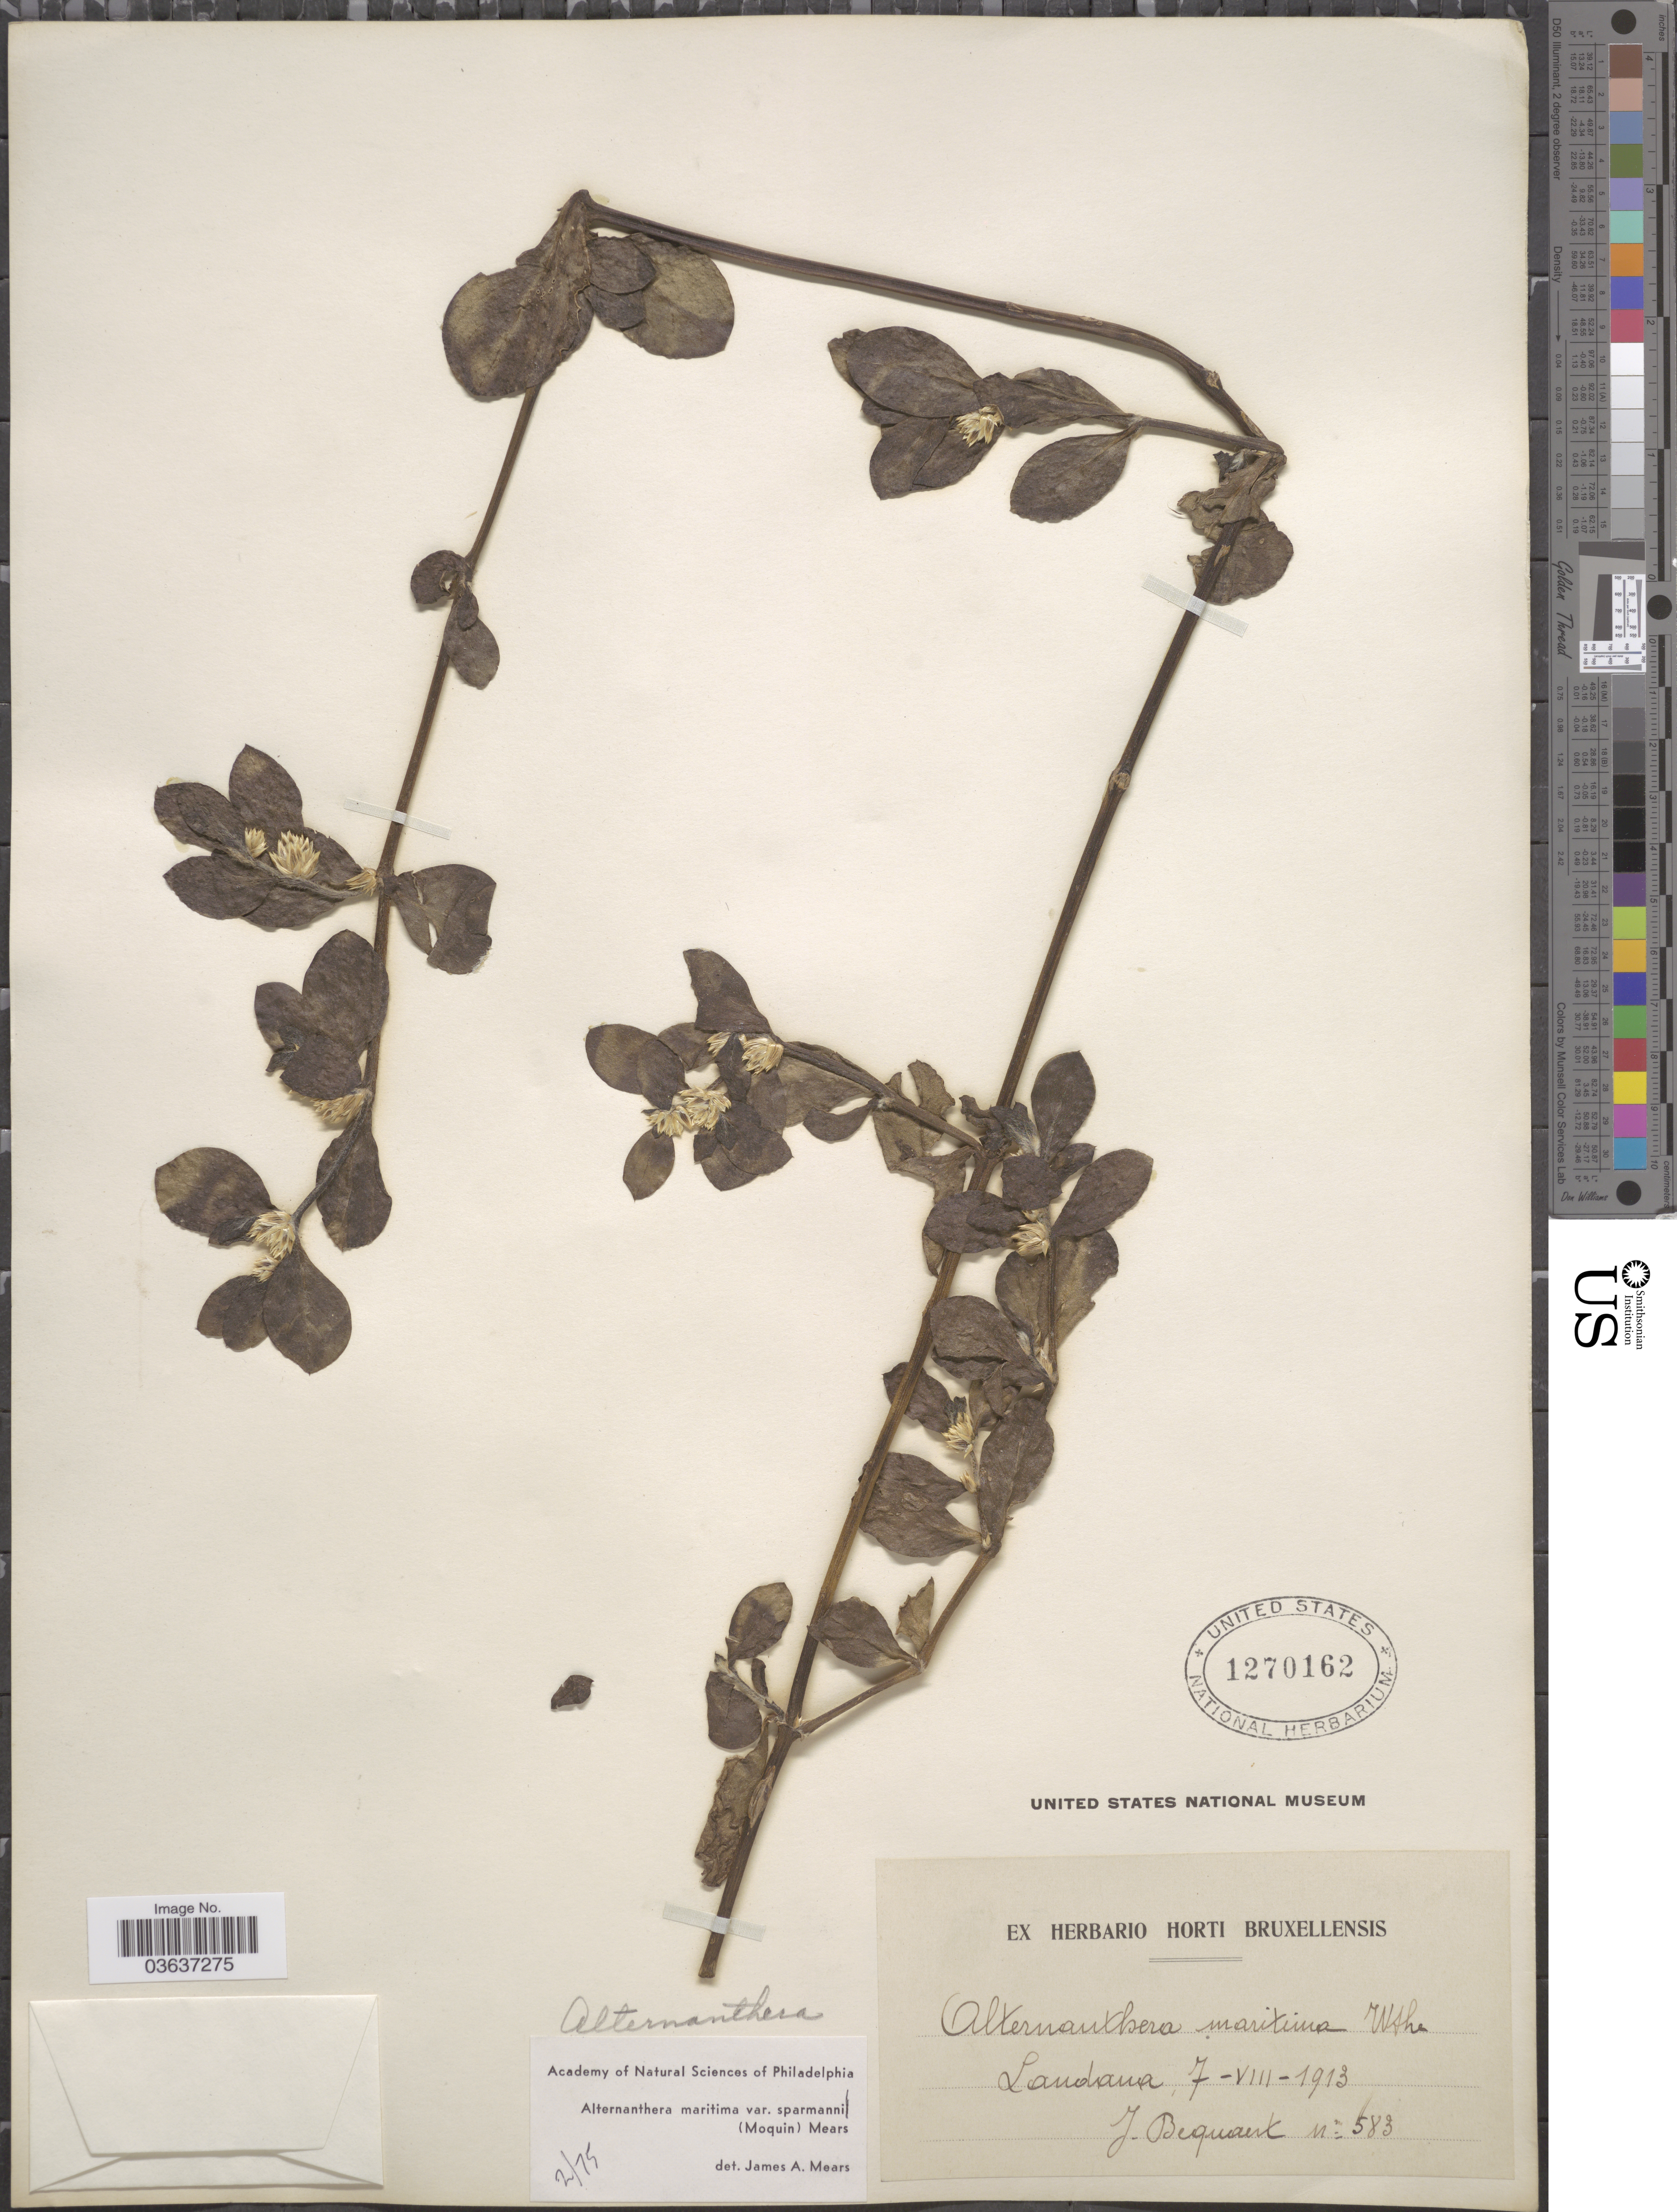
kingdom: Plantae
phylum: Tracheophyta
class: Magnoliopsida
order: Caryophyllales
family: Amaranthaceae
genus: Alternanthera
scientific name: Alternanthera maritima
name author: (Mart.) A. St.-Hil.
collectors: J. Bequaert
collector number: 583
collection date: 1913-08-07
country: Angola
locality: Landana.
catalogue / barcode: US 1270162